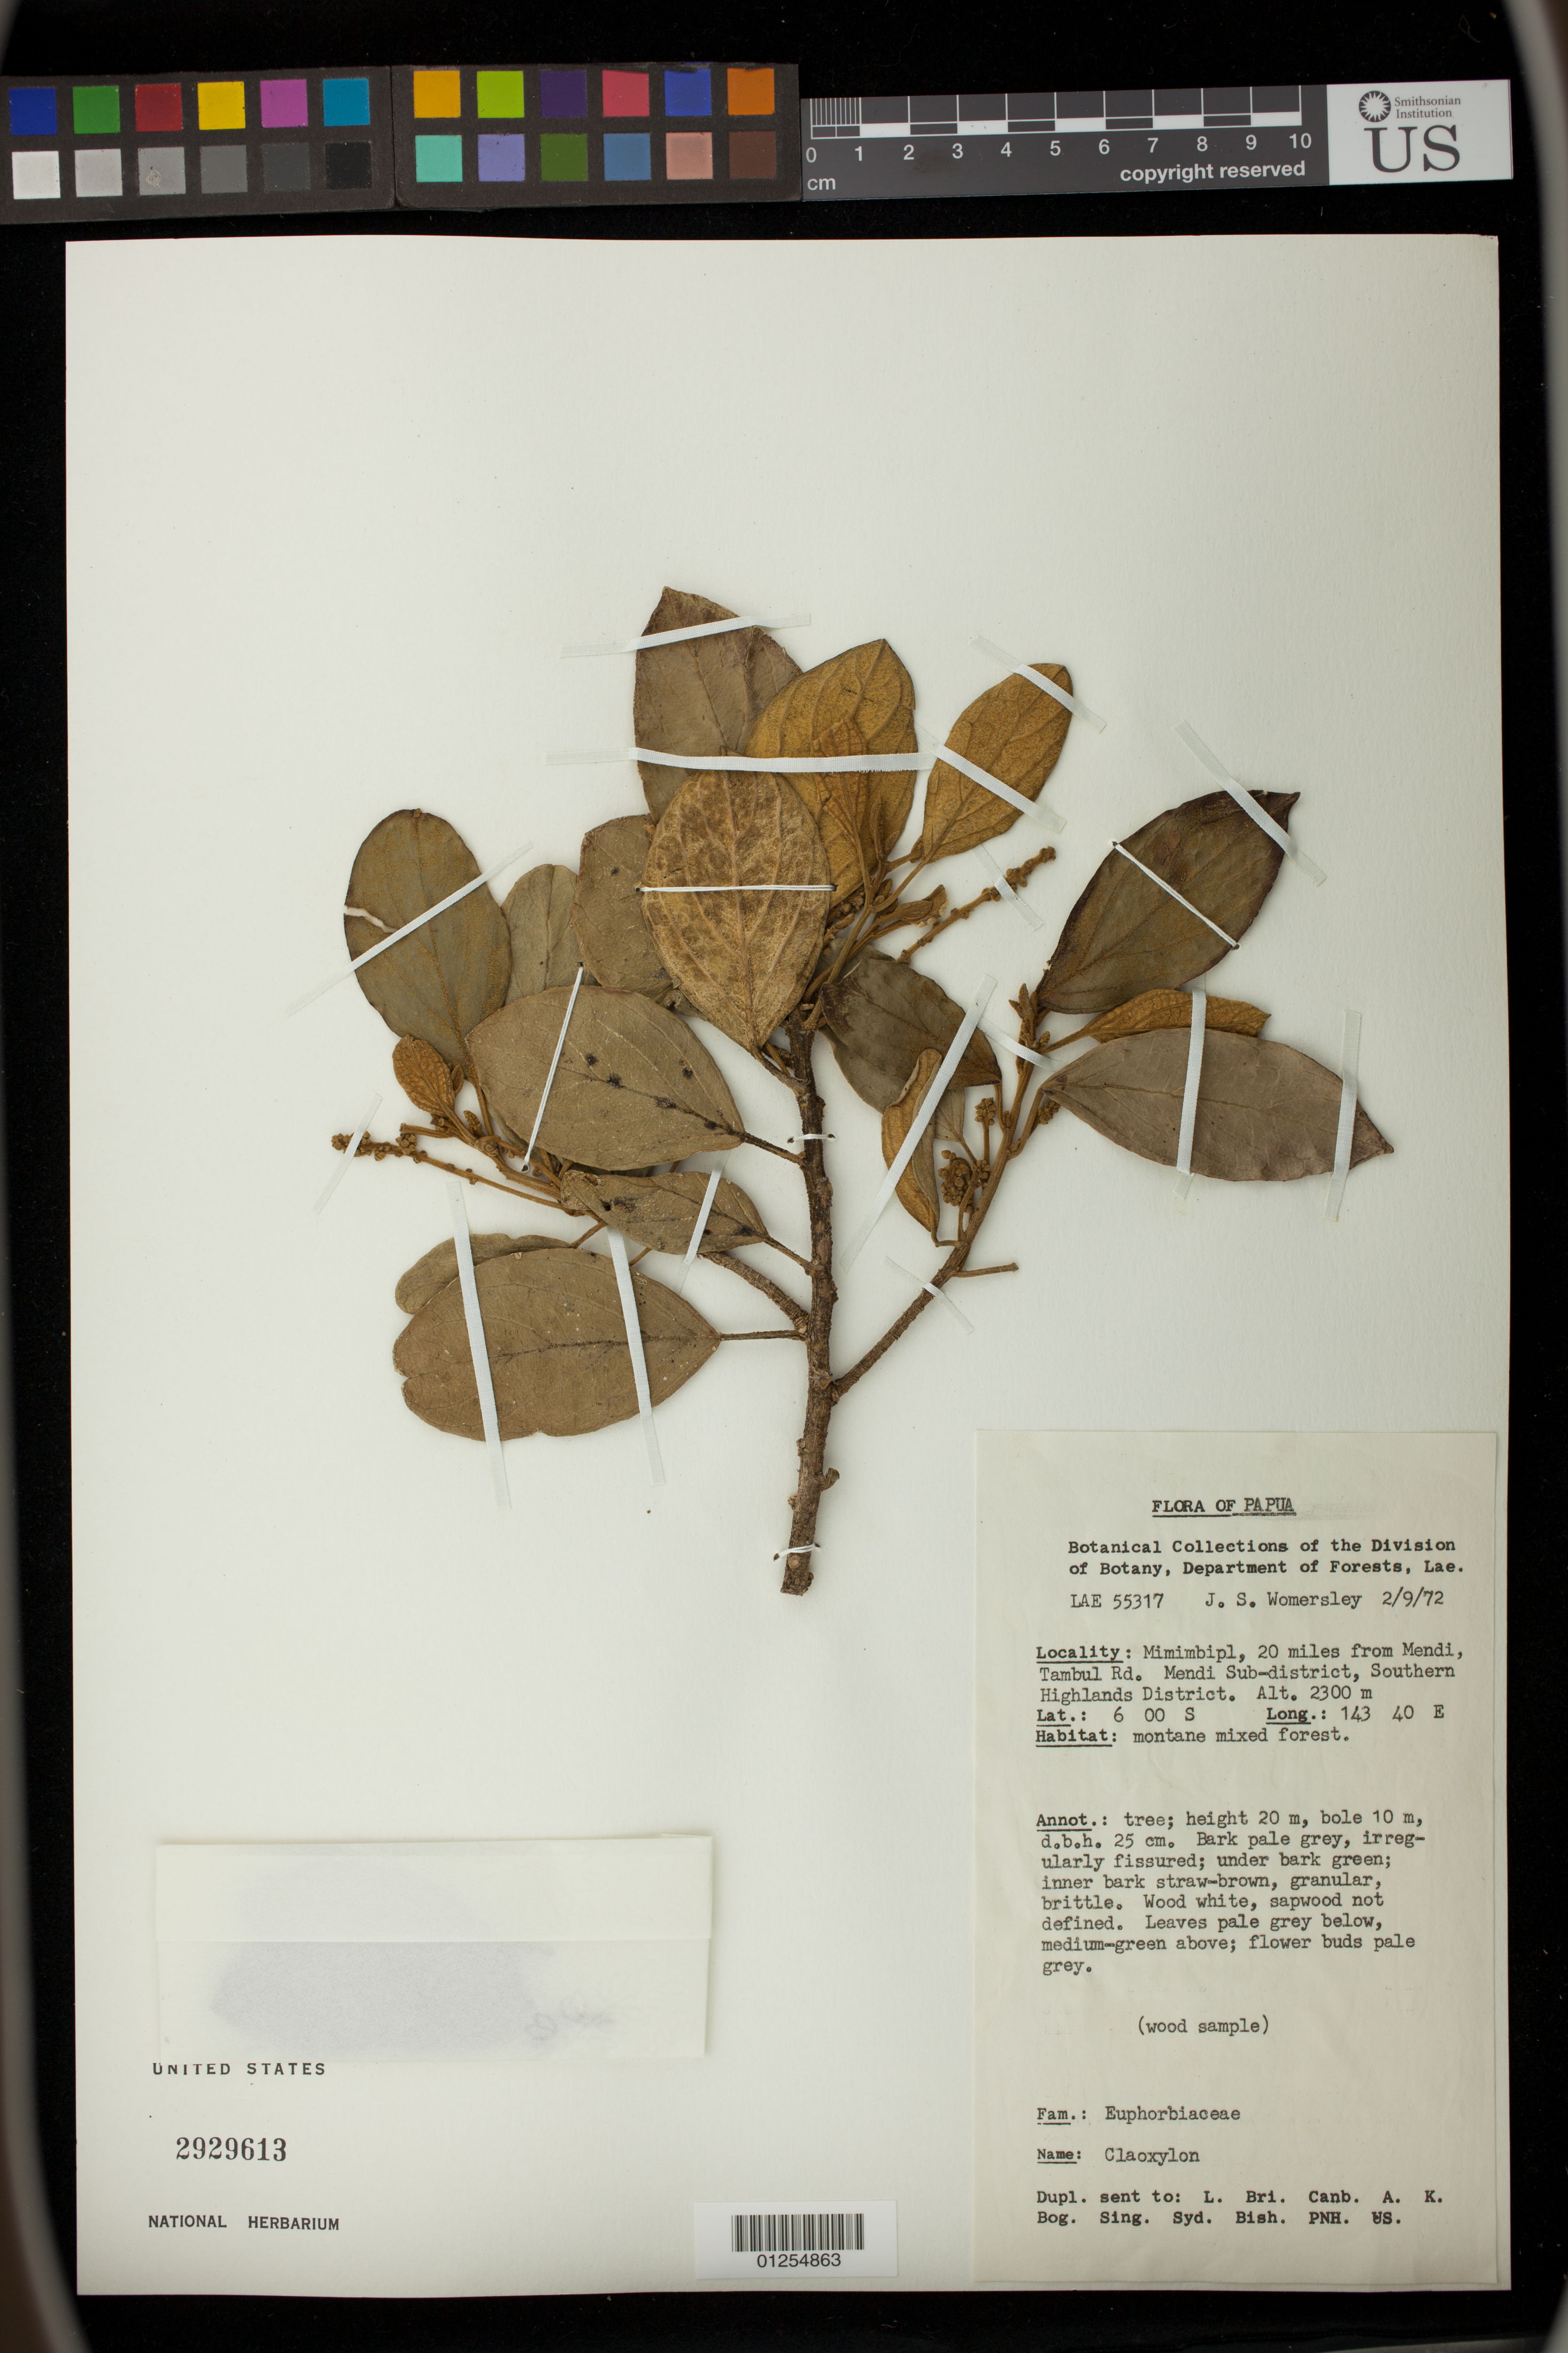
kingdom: Plantae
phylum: Tracheophyta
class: Magnoliopsida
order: Malpighiales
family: Euphorbiaceae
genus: Claoxylon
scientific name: Claoxylon sp.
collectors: J. S. Womersley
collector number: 55317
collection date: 1972-02-09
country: Papua New Guinea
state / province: Southern Highlands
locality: Mimimbipl, 20 miles from Mendi, Tambul Rd. Mendi Sub-district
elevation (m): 2300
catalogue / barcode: US 2929613